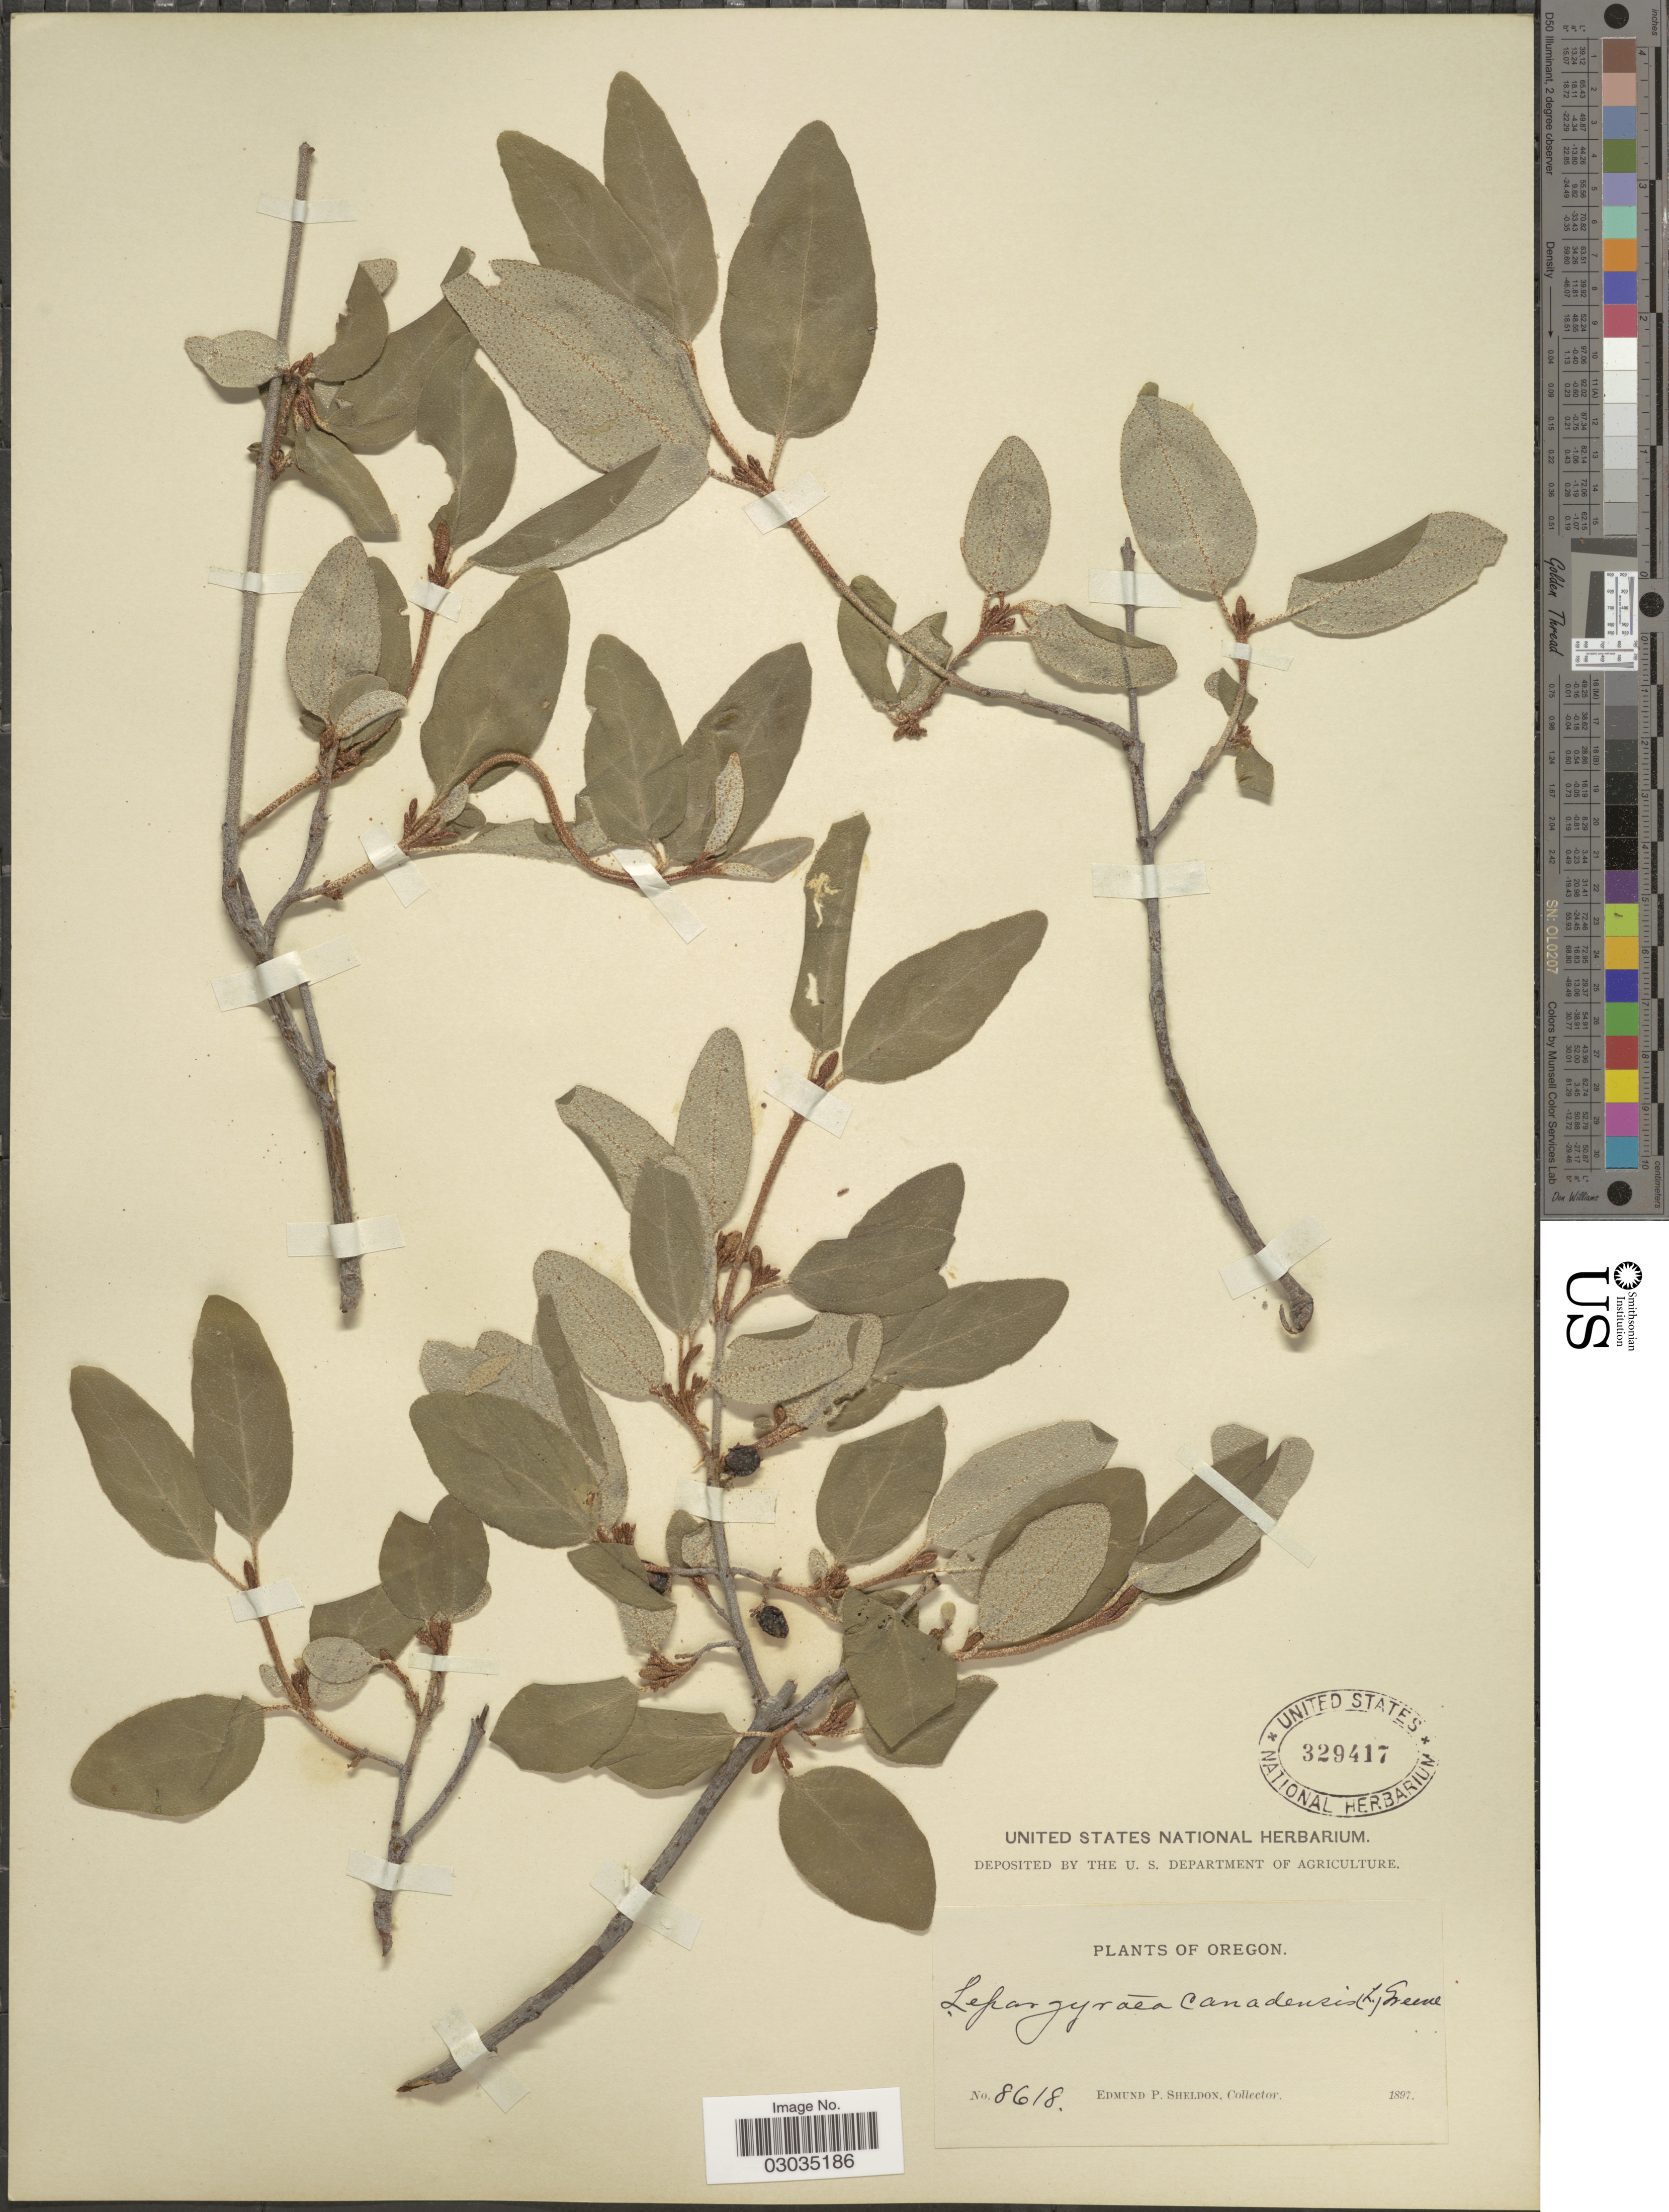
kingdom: Plantae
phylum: Tracheophyta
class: Magnoliopsida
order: Rosales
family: Elaeagnaceae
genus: Shepherdia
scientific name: Shepherdia canadensis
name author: (L.) Nutt.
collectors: E. P. Sheldon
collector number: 8618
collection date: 1897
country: United States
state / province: Oregon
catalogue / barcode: US 329417